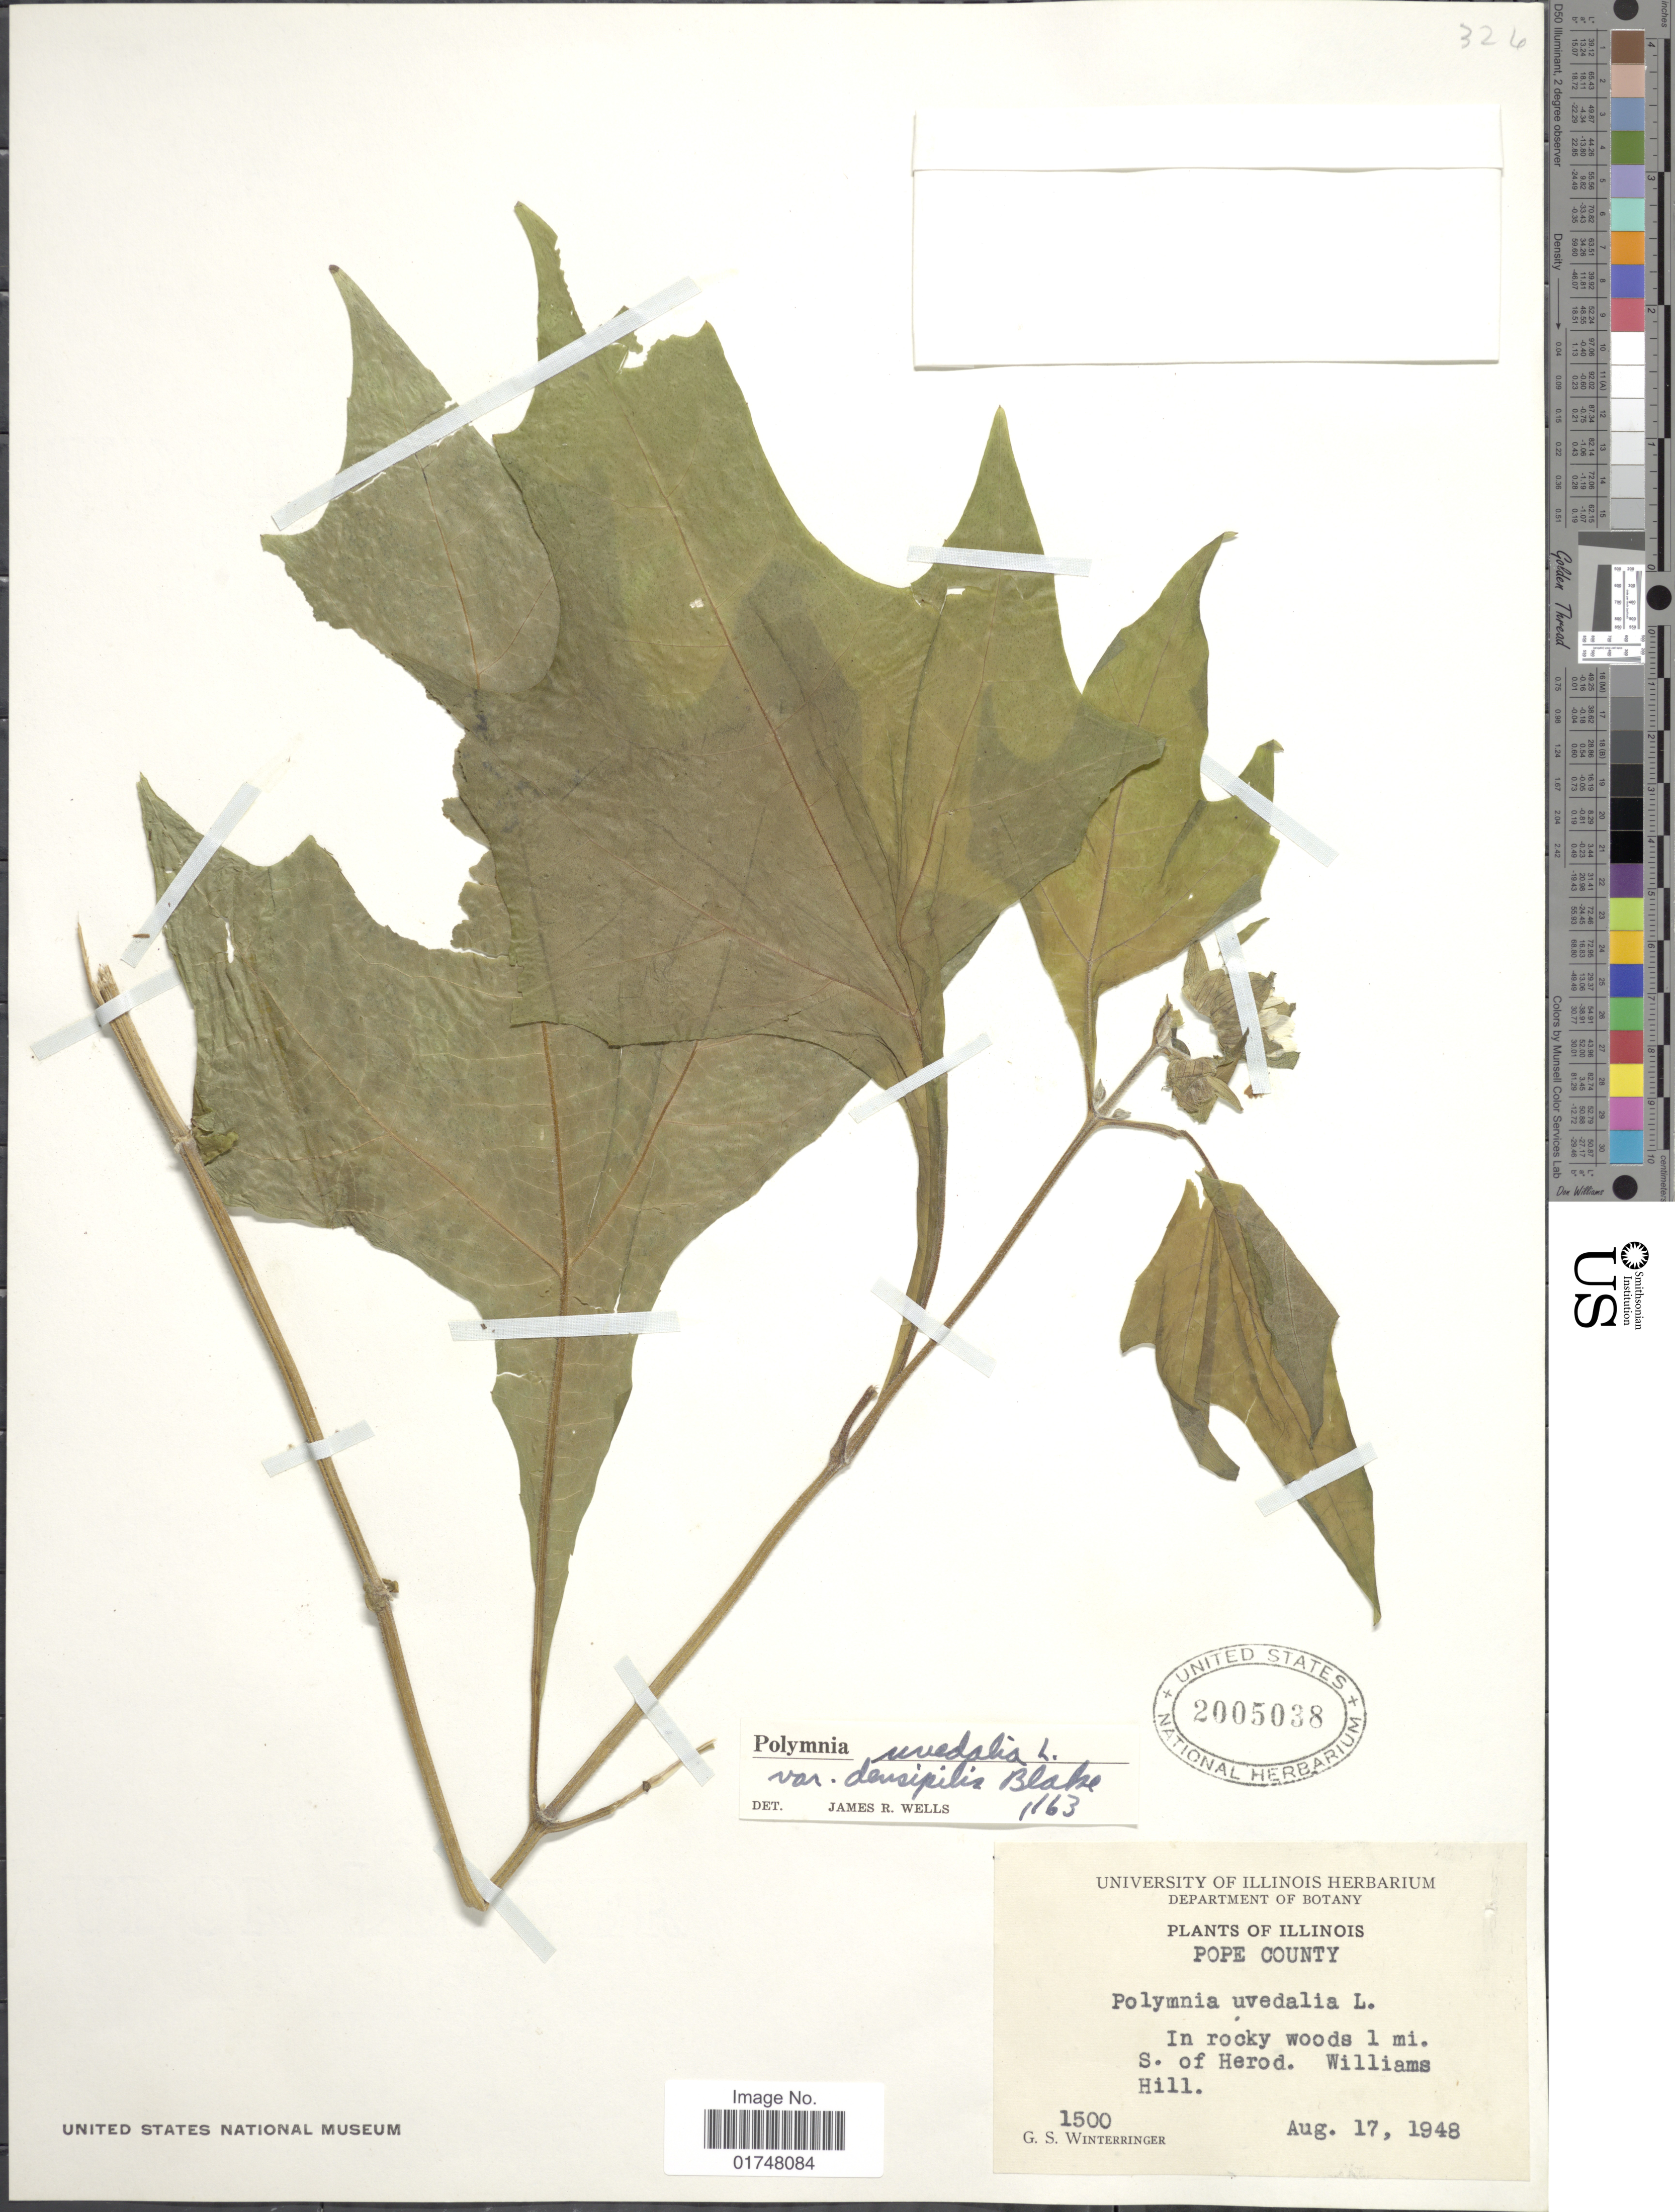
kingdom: Plantae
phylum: Tracheophyta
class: Magnoliopsida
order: Asterales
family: Asteraceae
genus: Smallanthus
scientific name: Smallanthus uvedalia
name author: (L.) Mack. ex Mack.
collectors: G. Winterringer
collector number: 1500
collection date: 1948-08-17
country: United States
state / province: Illinois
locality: Pope County 1 mi S. of Herod Williams Hill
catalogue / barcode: US 2005038